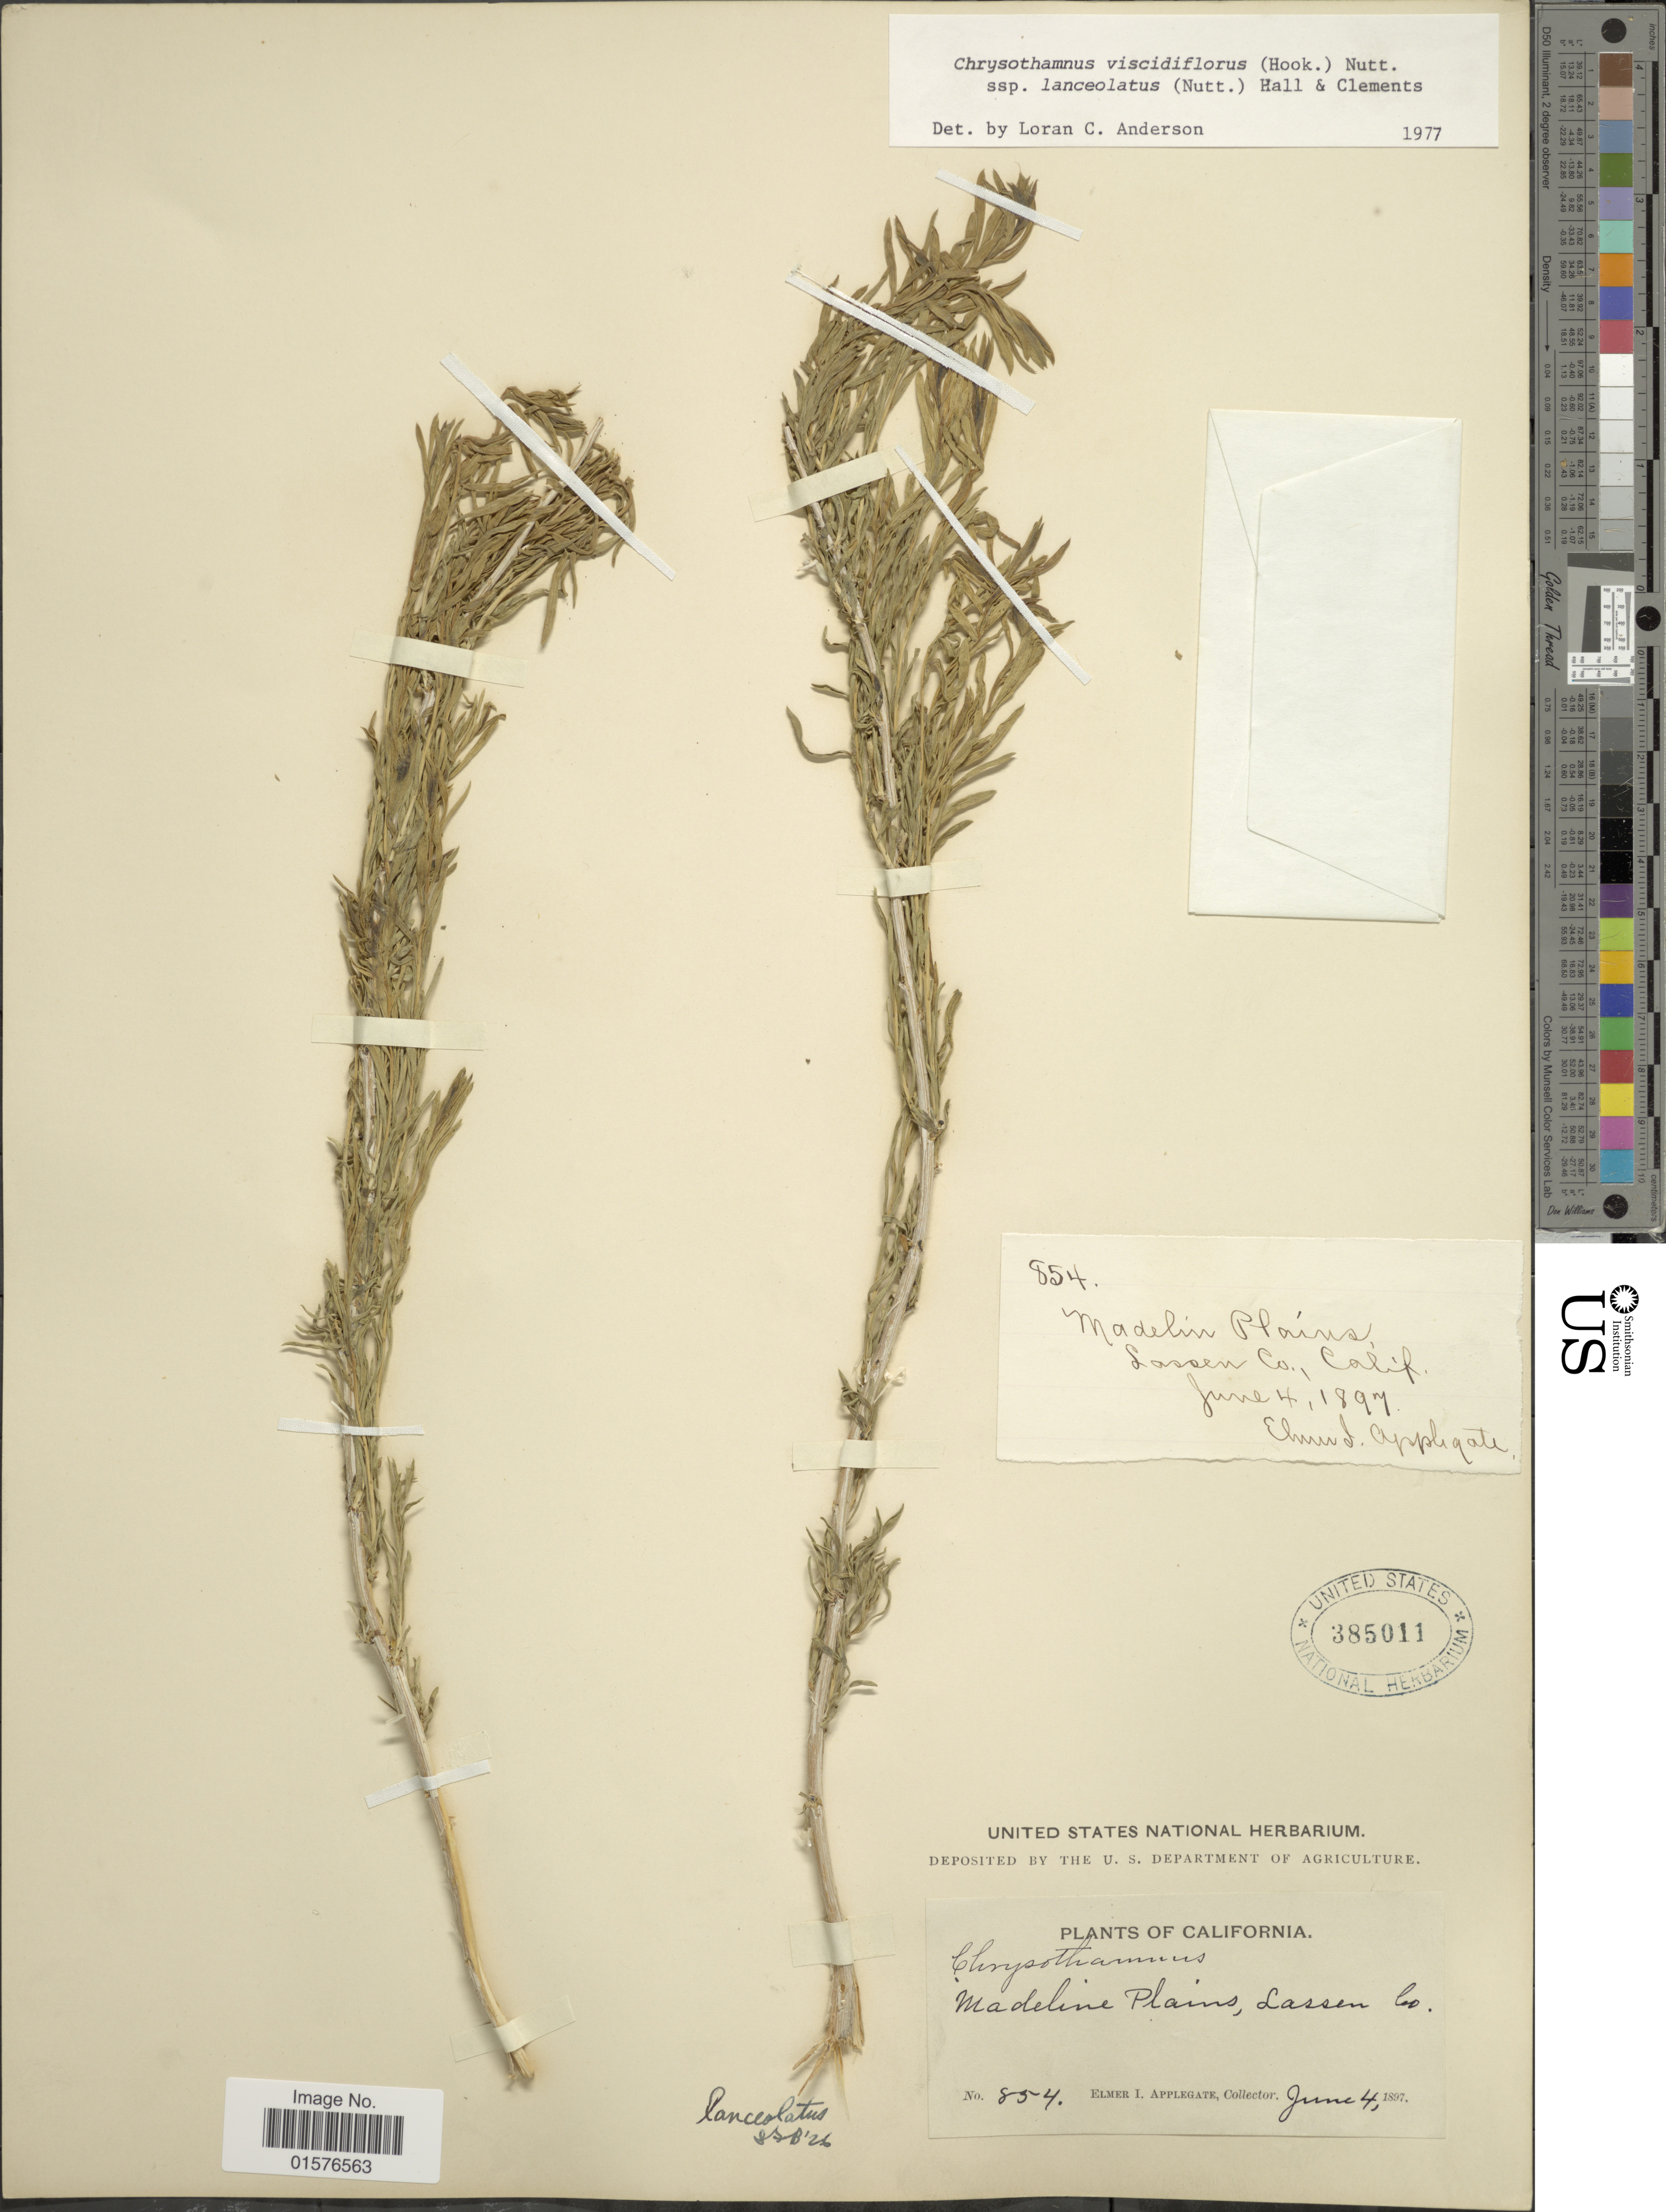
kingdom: Plantae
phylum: Tracheophyta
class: Magnoliopsida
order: Asterales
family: Asteraceae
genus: Chrysothamnus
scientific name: Chrysothamnus viscidiflorus subsp. lanceolatus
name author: (Nutt.) H.M. Hall & Clem.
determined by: Urbatsch, Lowell E., Curator (LSU), Louisiana State University (UNITED STATES)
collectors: E. I. Applegate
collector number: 854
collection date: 1897-06-04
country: United States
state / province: California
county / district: Lassen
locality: Madeline Plains, Lassen Co.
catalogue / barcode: US 385011